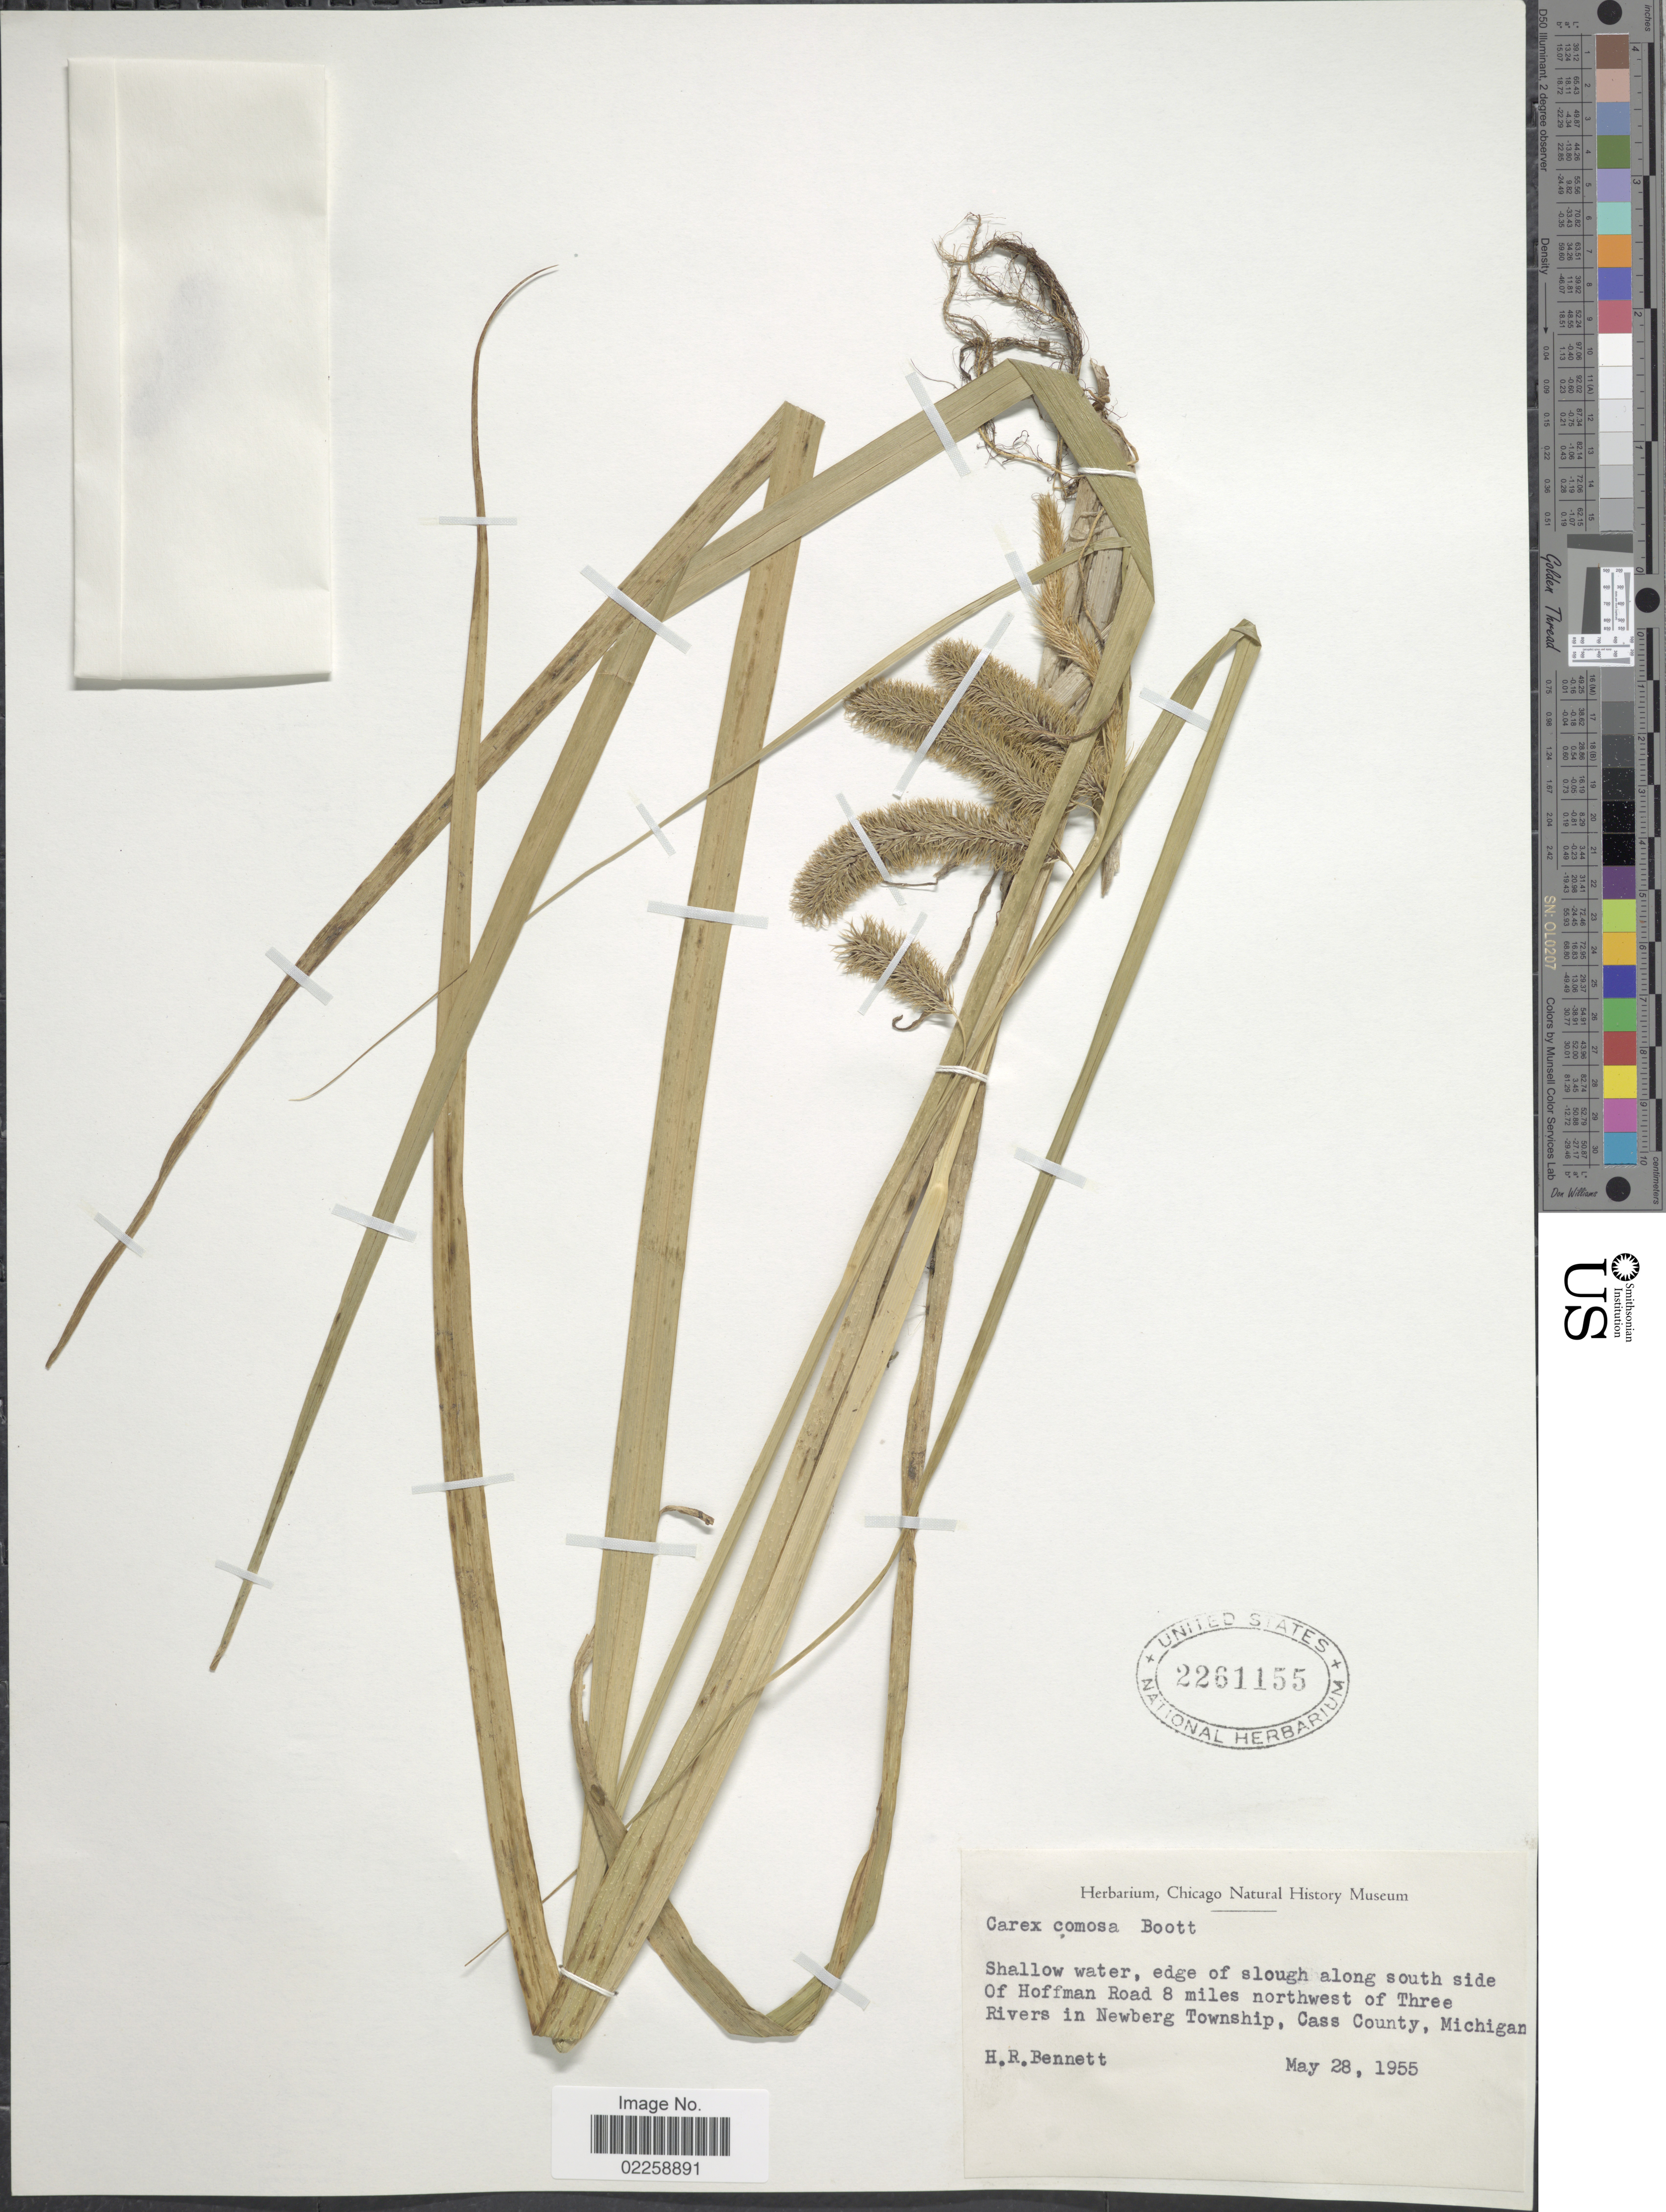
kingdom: Plantae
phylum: Tracheophyta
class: Liliopsida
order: Poales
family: Cyperaceae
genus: Carex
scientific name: Carex comosa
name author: Boott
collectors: H. R. Bennett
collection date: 1955-05-28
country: United States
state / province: Michigan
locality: Edge of slough along south side of Hoffman Road 8 miles northwest of Three Rivers in Newberg Township, Cass County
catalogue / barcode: US 2261155